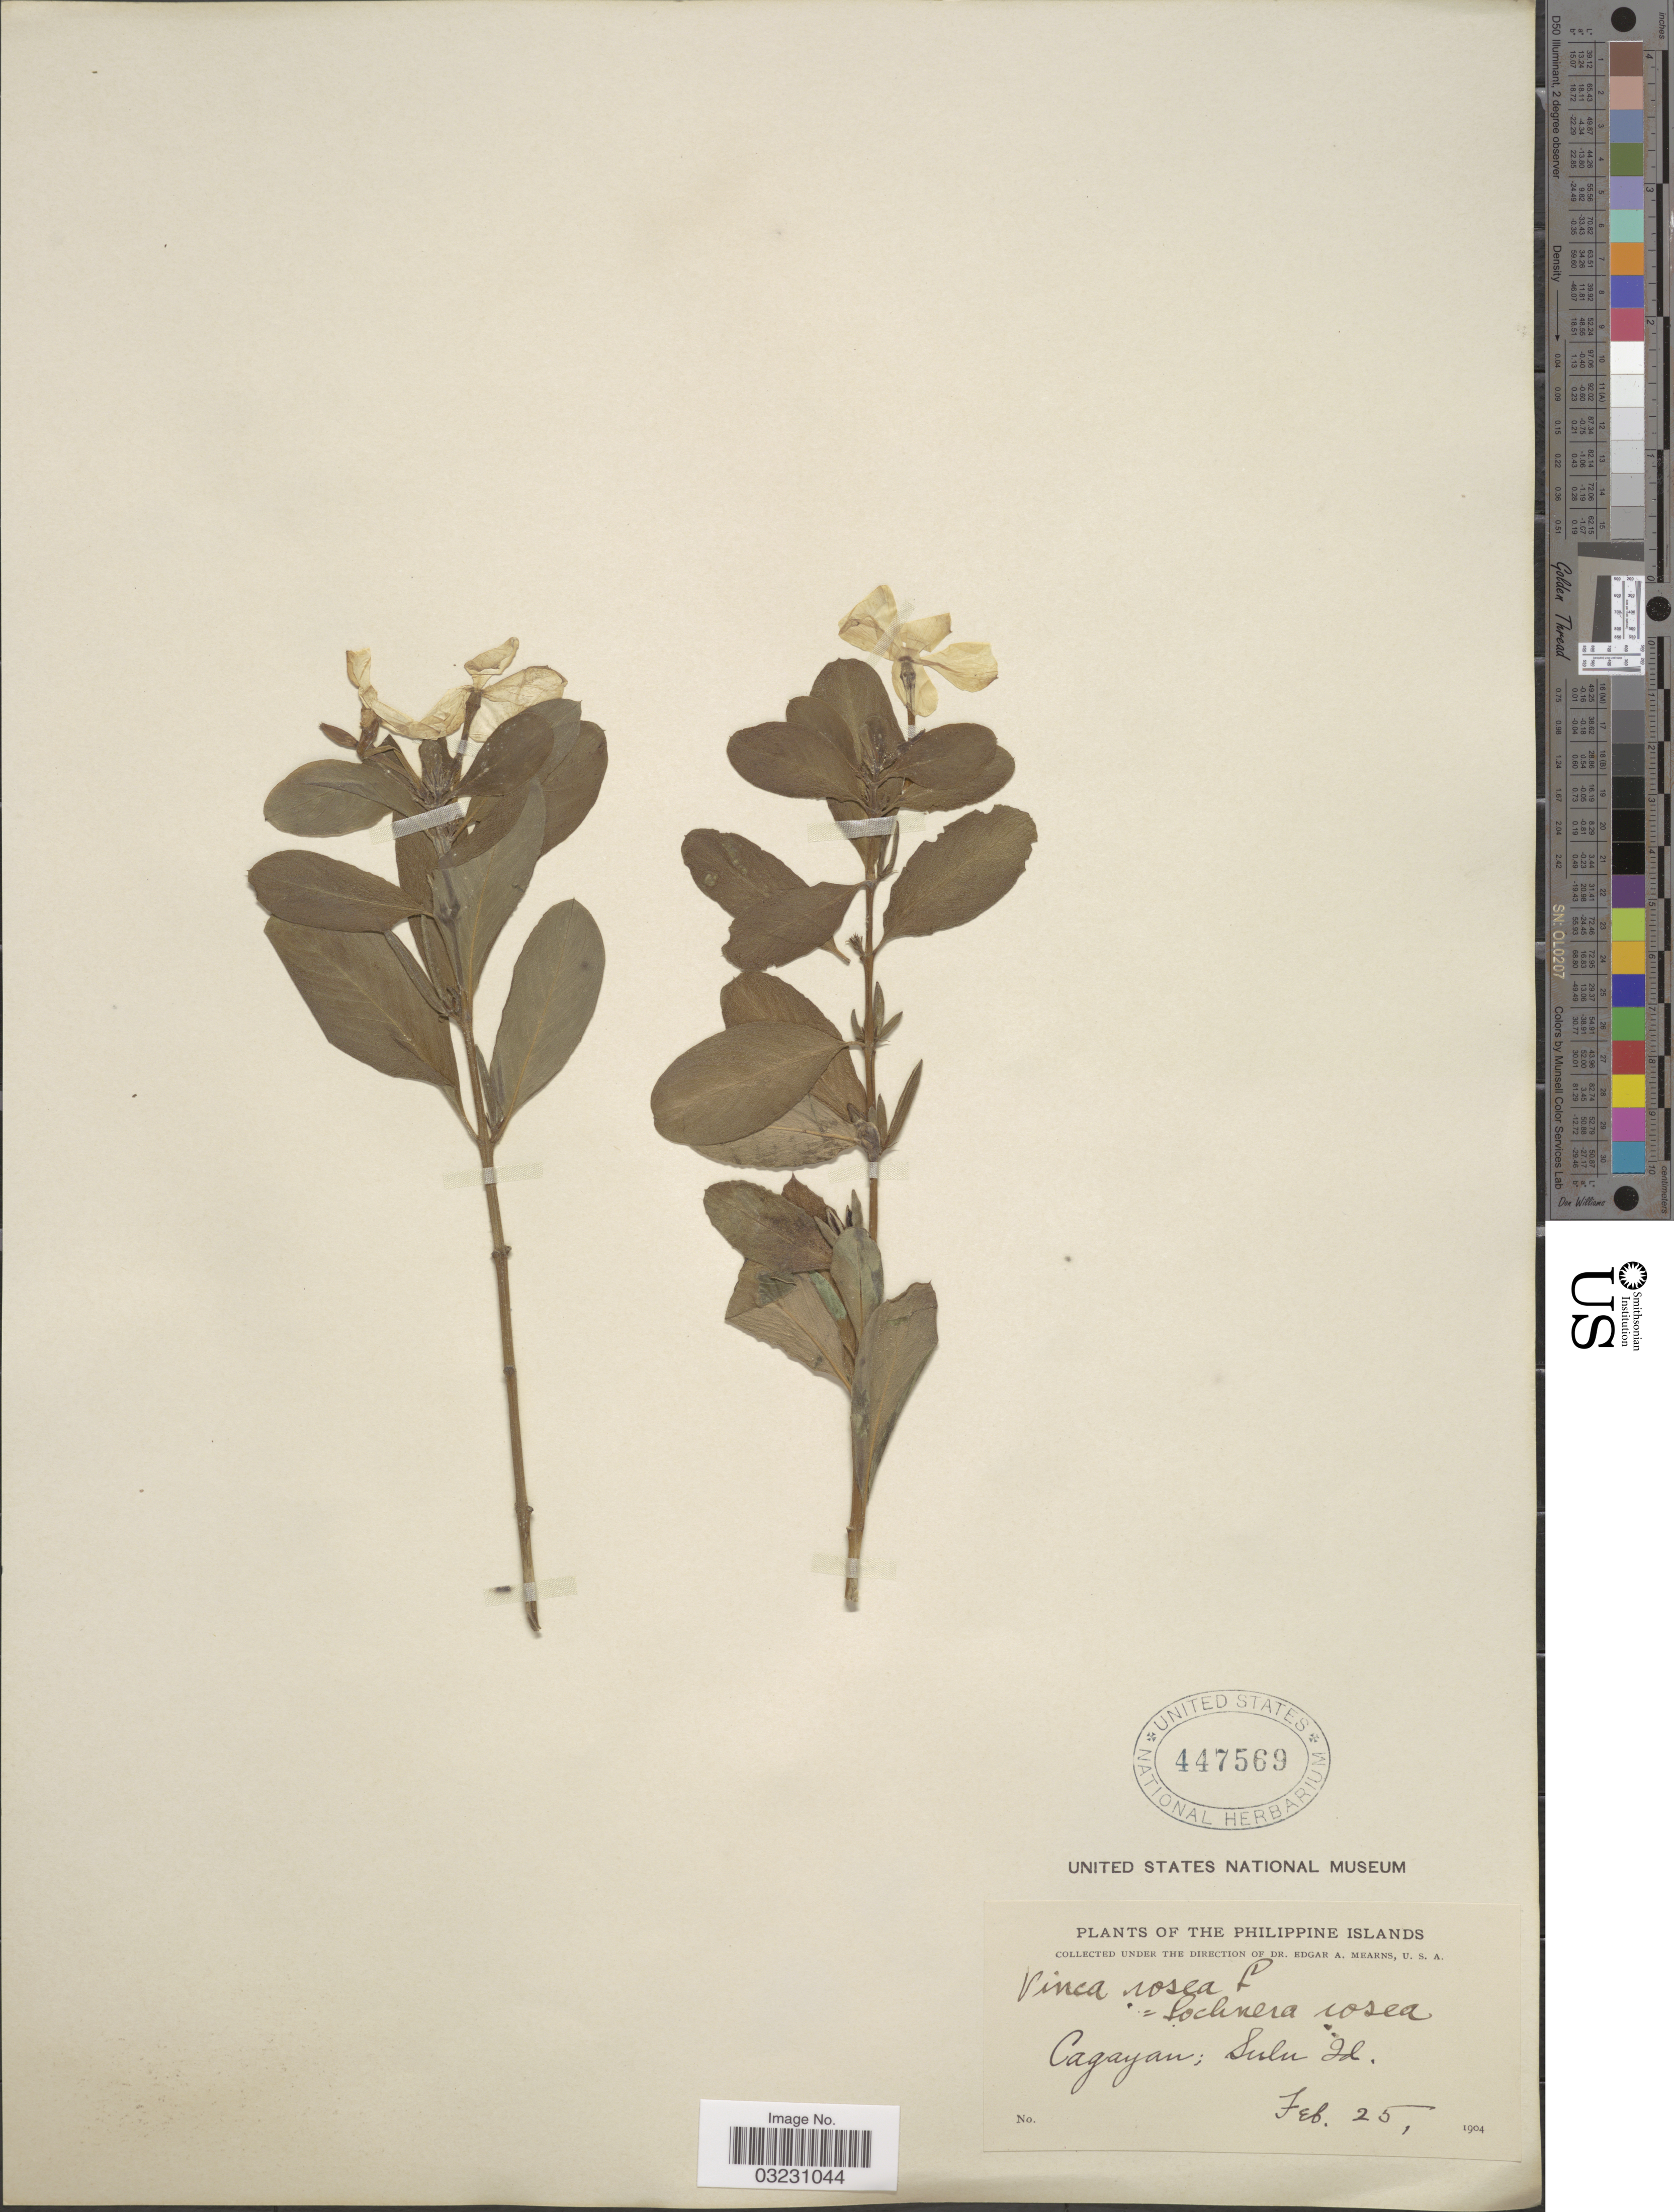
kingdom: Plantae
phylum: Tracheophyta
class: Magnoliopsida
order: Gentianales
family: Apocynaceae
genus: Catharanthus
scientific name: Catharanthus roseus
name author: (L.) G. Don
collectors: E. A. Mearns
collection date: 1904-02-25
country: Philippines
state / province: Muslim Mindanao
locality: Cagayan; Sulu Id.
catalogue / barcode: US 447569